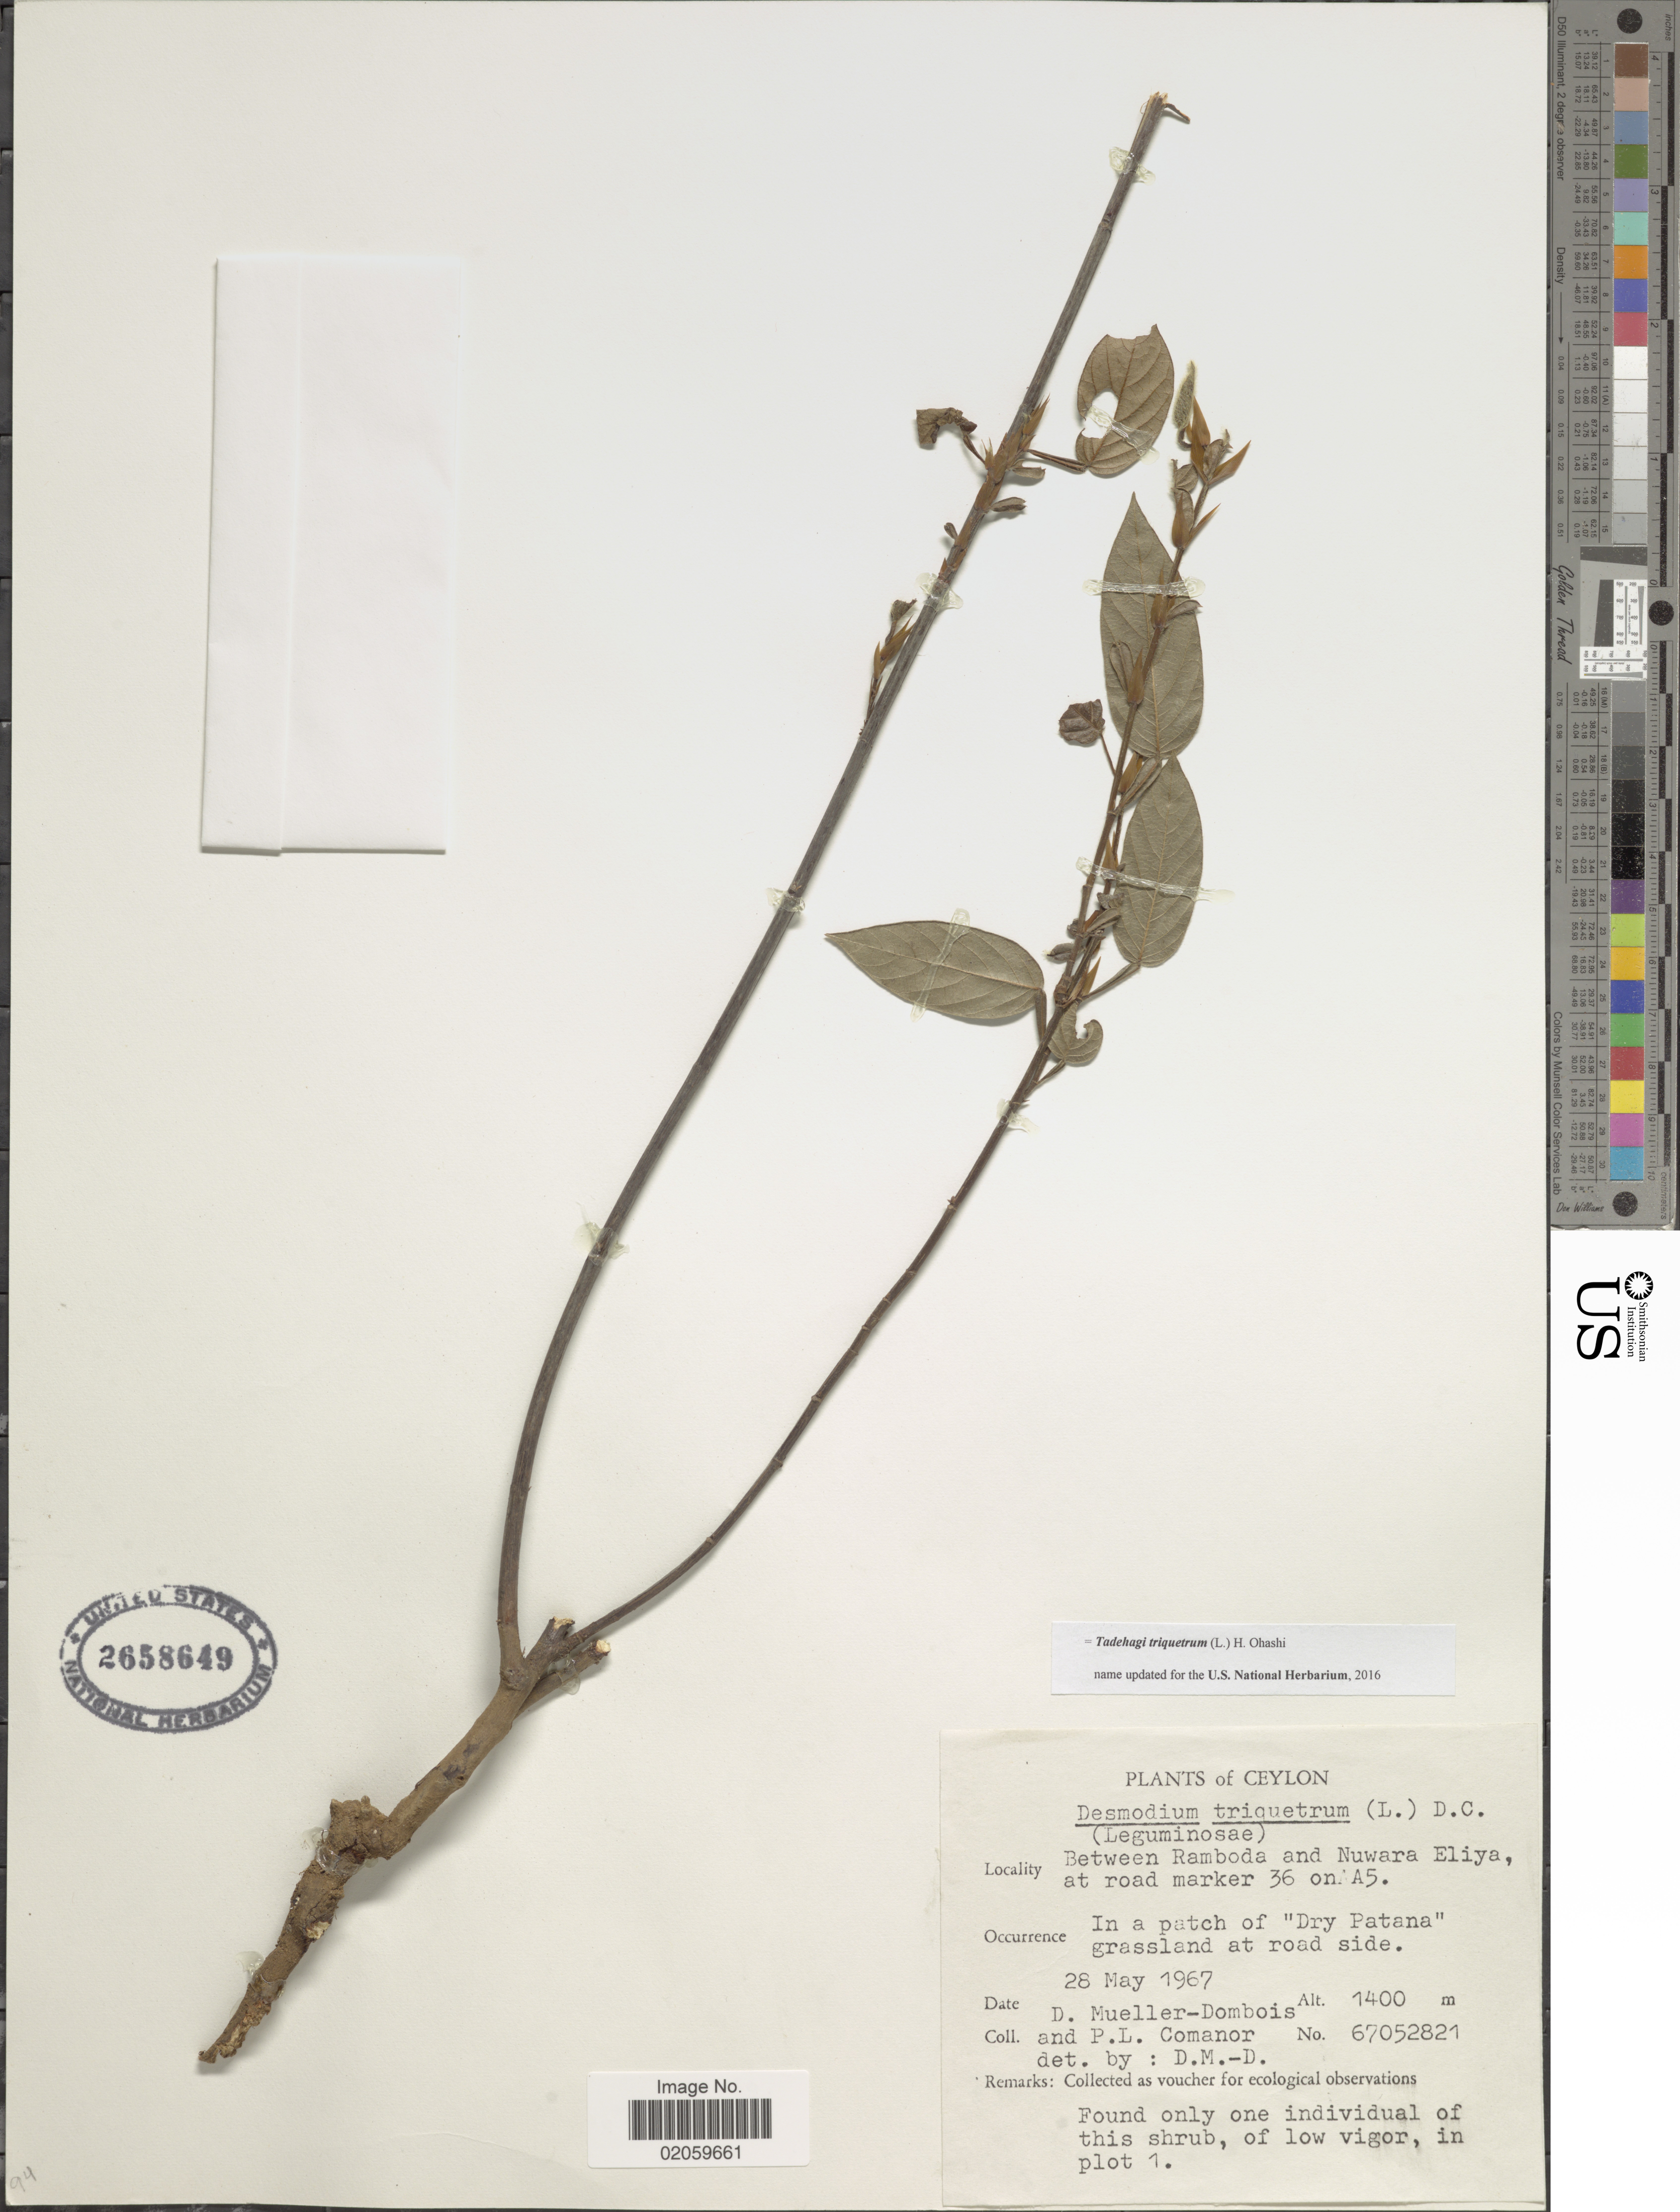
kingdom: Plantae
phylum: Tracheophyta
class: Magnoliopsida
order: Fabales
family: Fabaceae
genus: Tadehagi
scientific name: Tadehagi triquetrum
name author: (L.) H. Ohashi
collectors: D. Mueller-Dombois & P. Comanor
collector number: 67052821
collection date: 1967-05-28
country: Sri Lanka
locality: Ceylon, Between Ramboda and Nuwara Eliya at road marker 36 on AA5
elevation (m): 1400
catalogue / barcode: US 2658649